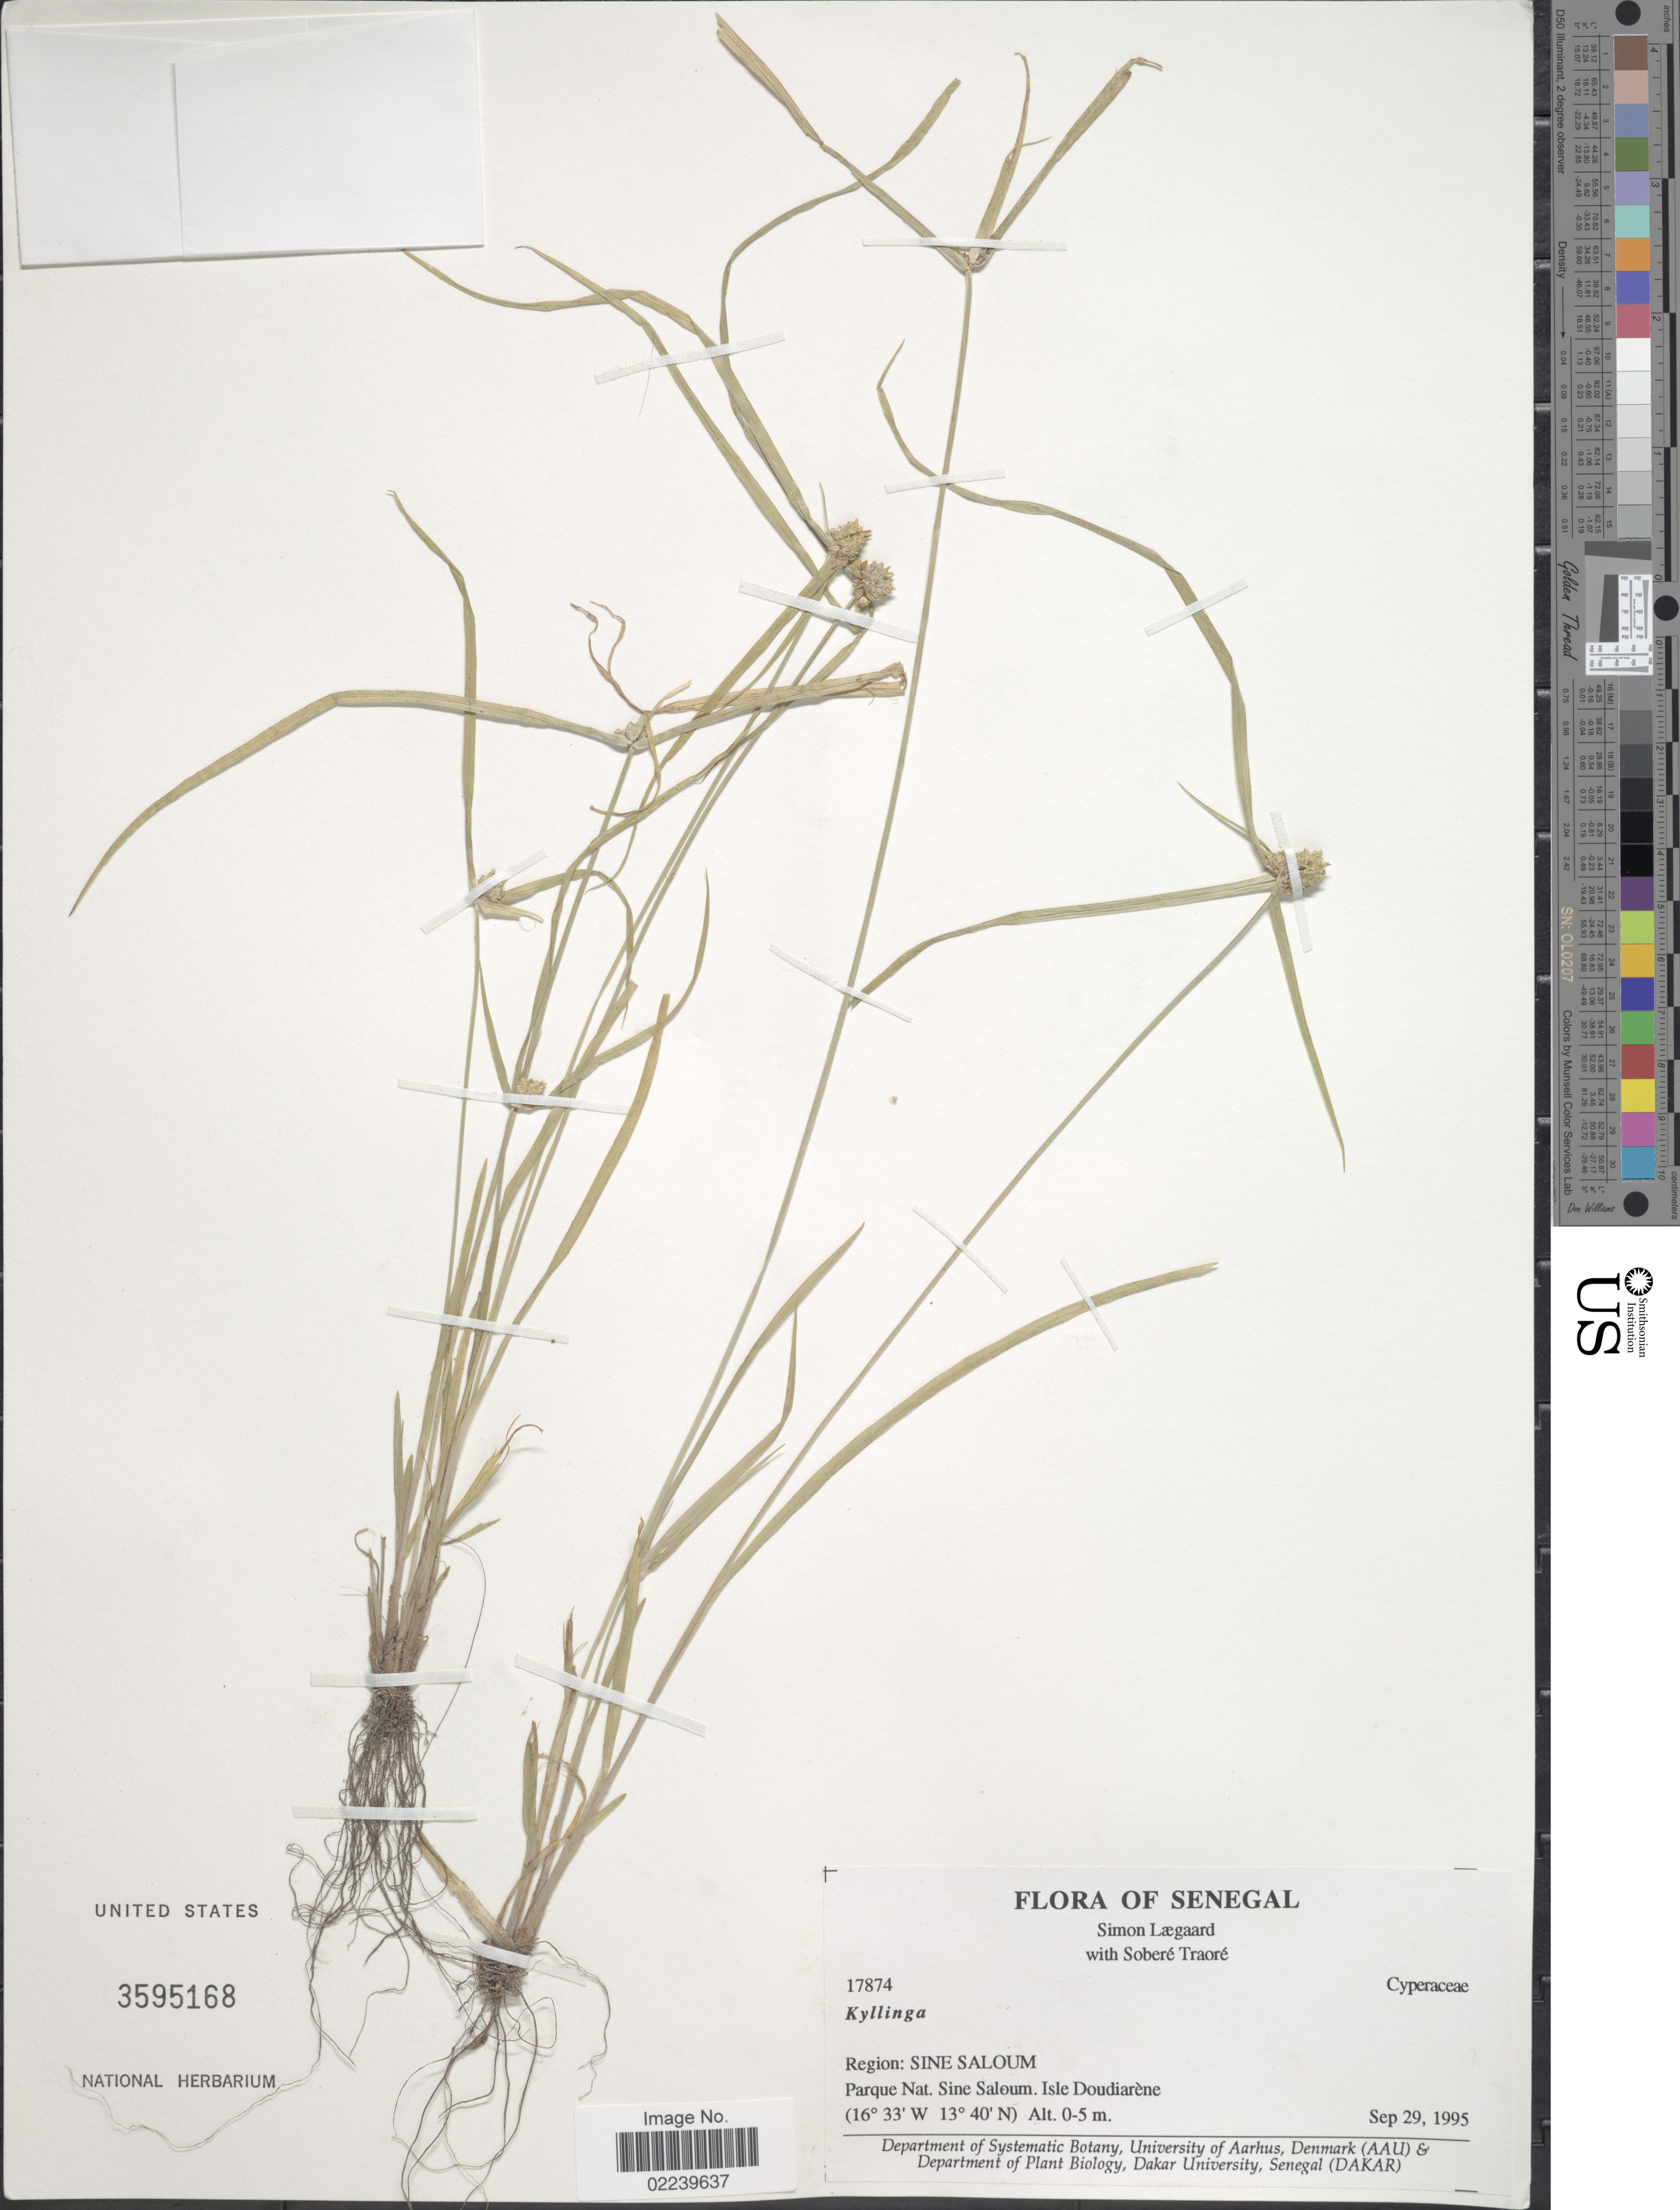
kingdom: Plantae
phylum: Tracheophyta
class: Liliopsida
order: Poales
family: Cyperaceae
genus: Cyperus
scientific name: Cyperus metzii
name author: (Hochst. ex Steud.) Mattf. & Kük.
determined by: Strong, M. T., (US), Smithsonian Institution - National Museum of Natural History (UNITED STATES)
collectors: S. Lægaard & S. Traore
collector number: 17874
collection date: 1995-09-29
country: Senegal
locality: Region: Sine Saloum Parque Nat. Sine Saloum. isle Doudiarene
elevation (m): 0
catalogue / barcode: US 3595168